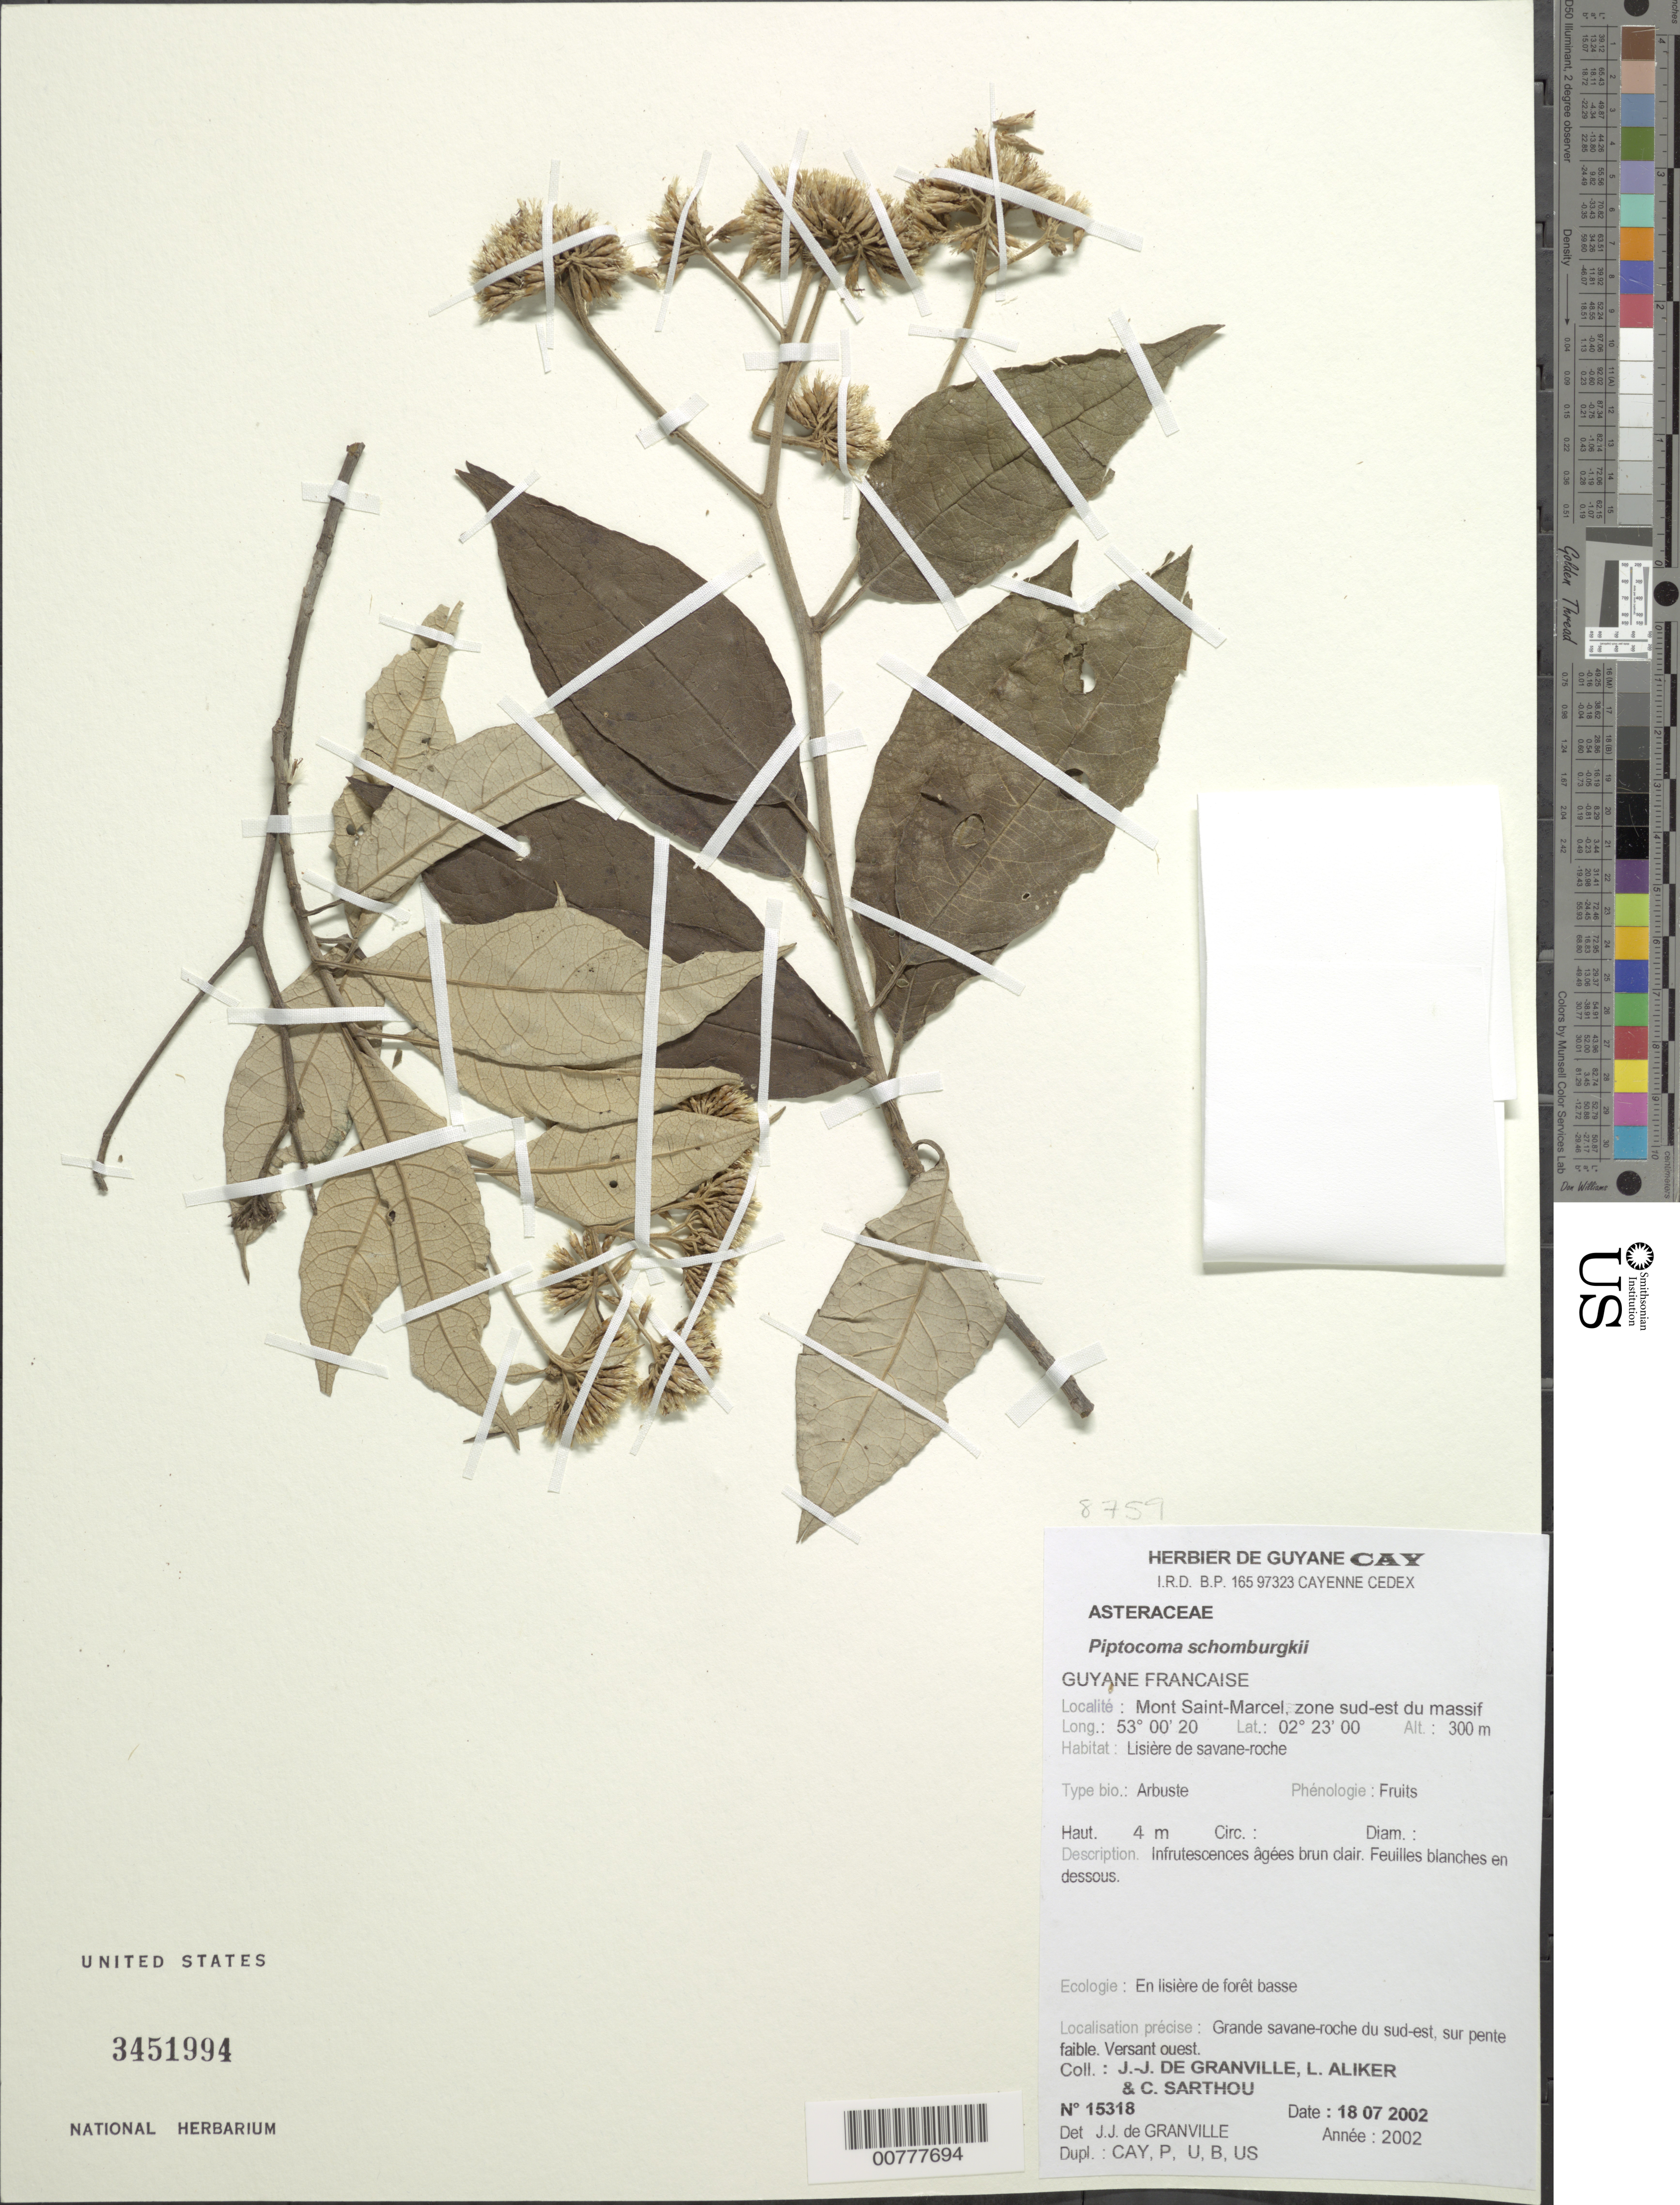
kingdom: Plantae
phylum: Tracheophyta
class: Magnoliopsida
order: Asterales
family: Asteraceae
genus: Piptocoma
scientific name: Piptocoma schomburgkii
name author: (Sch. Bip.) Pruski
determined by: Crozier, F.; Aliker, L.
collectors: J.-J. de Granville, L. Aliker & C. Sarthou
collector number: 15318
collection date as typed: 18-Jul-02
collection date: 2002-07-18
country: French Guiana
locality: Mont Saint-Marcel, zone Sud-Est du massif, Bassin de l'Yaloupi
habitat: Lisière de savane-roche de foret basse; Grande savane-roche du sud-est, sur pente faible; versant ouest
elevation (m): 300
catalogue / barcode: US 3451994